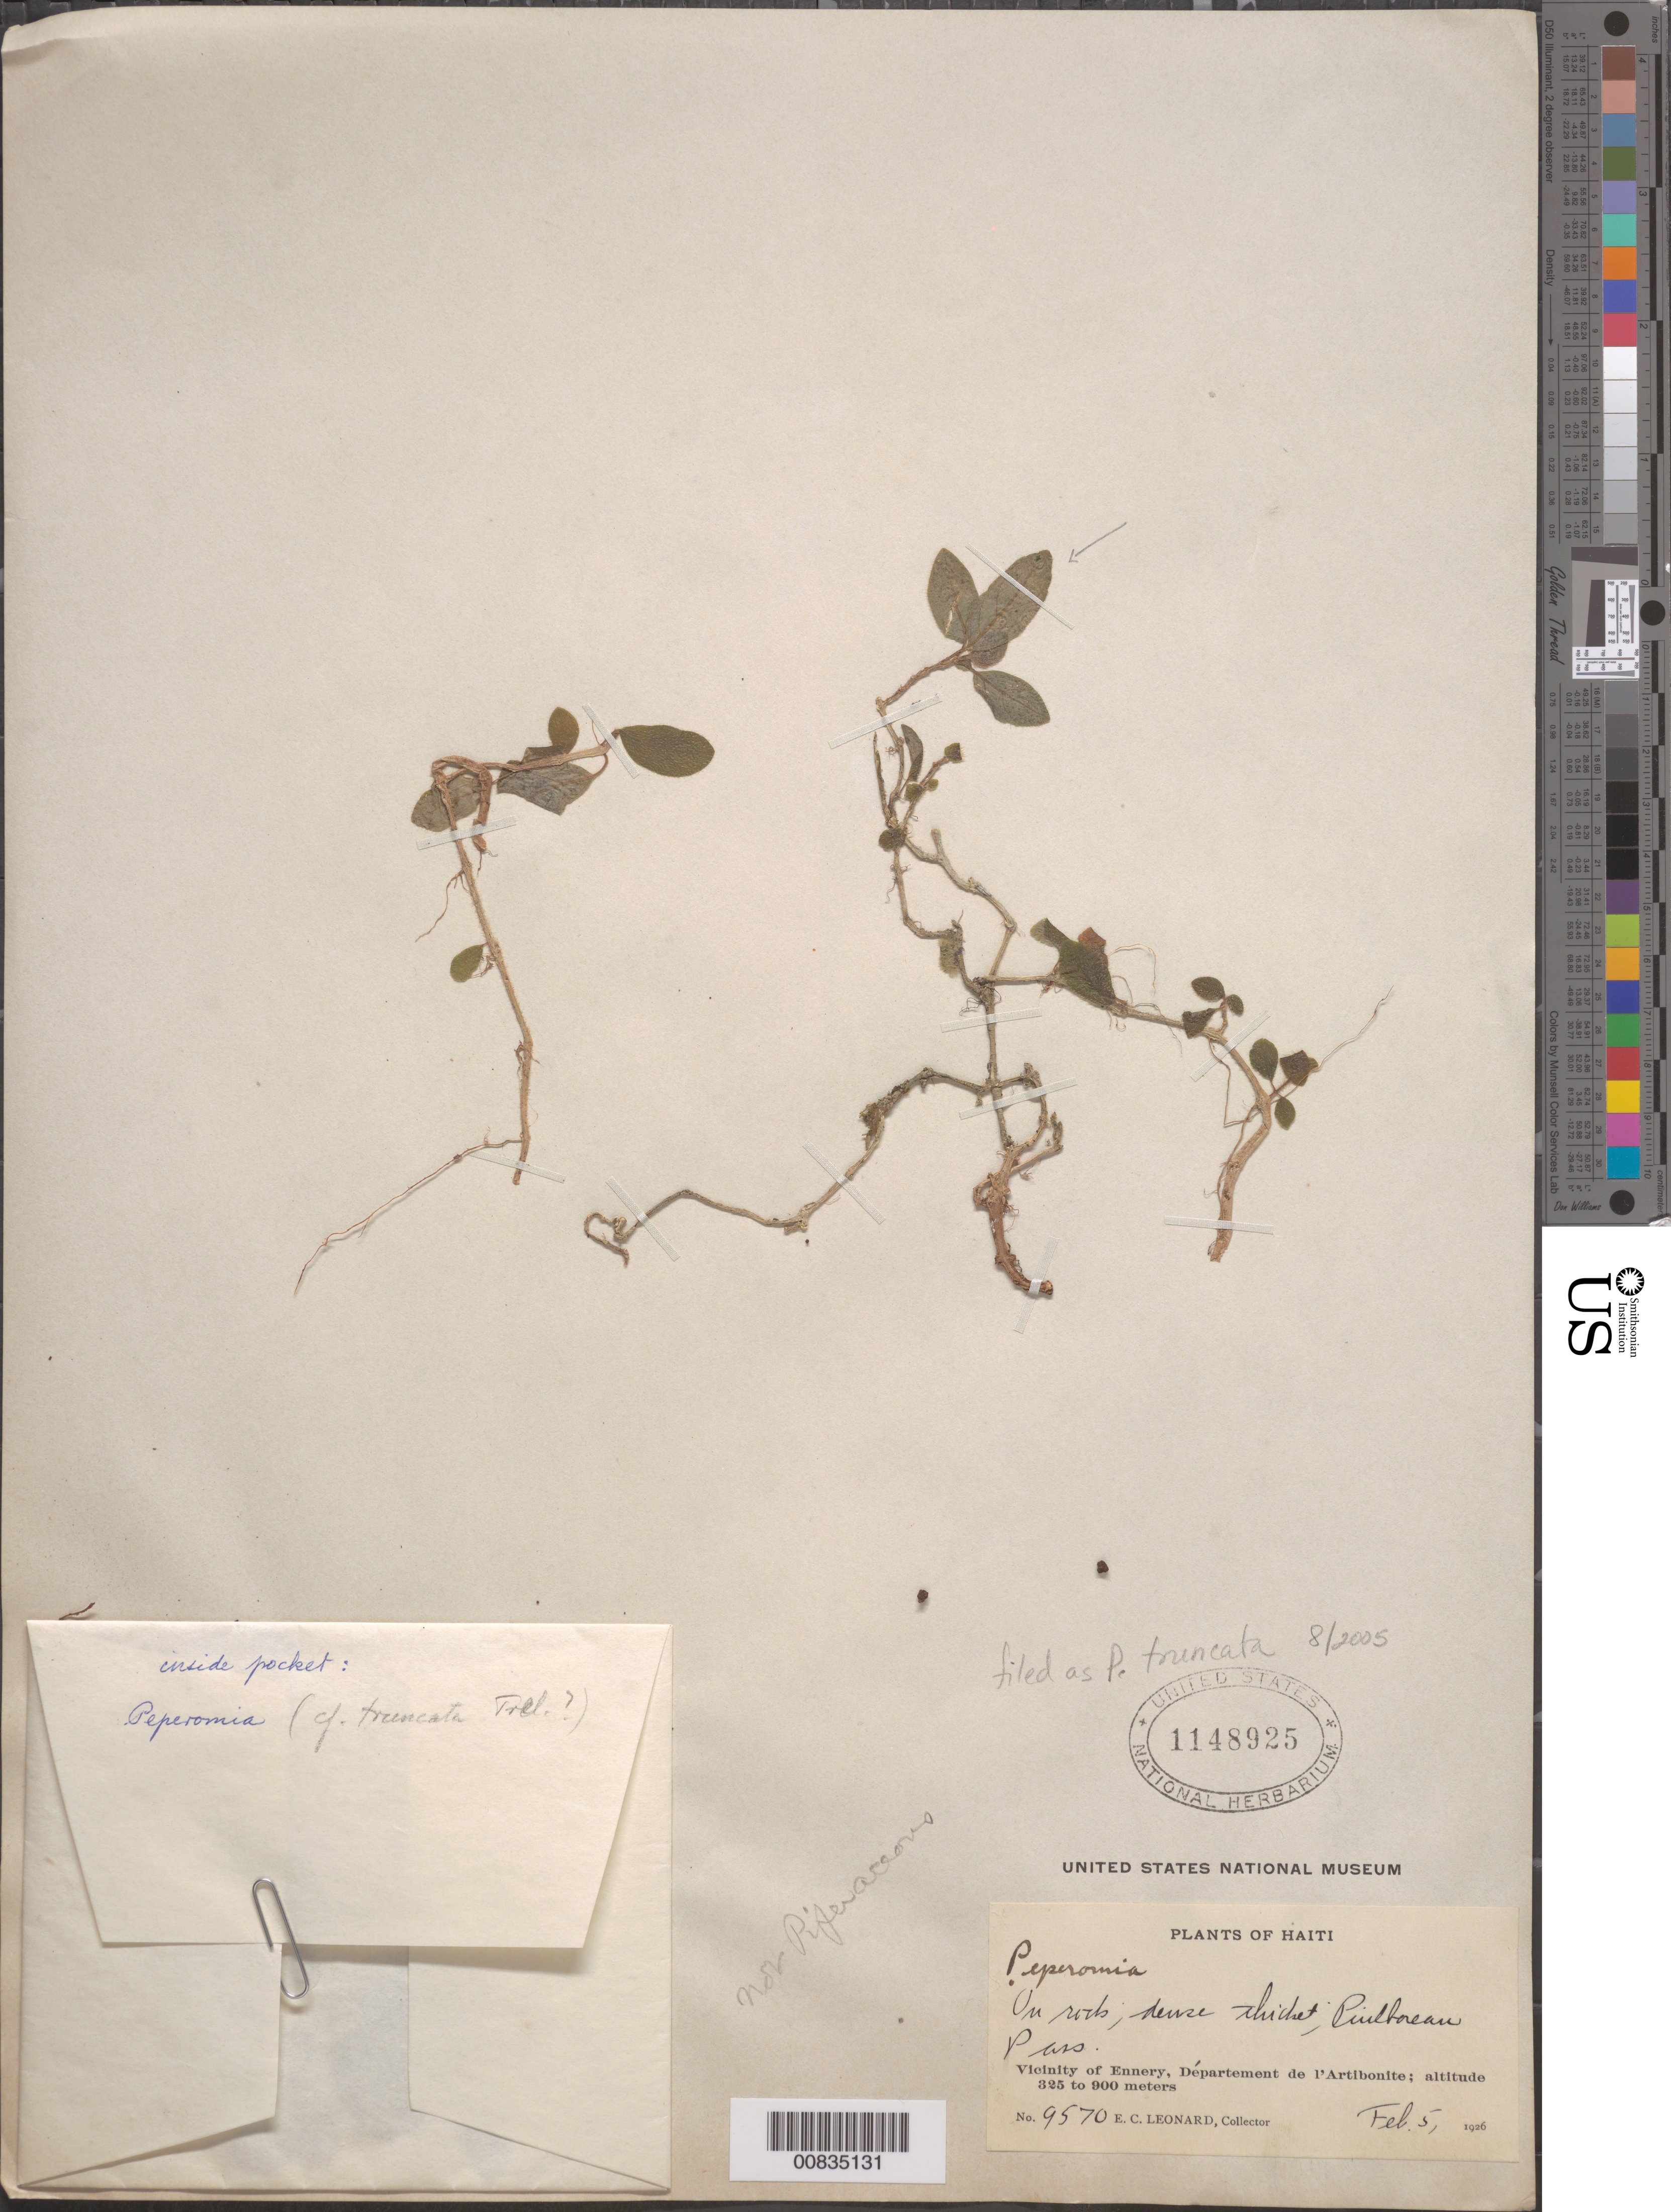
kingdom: Plantae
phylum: Tracheophyta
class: Magnoliopsida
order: Piperales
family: Piperaceae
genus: Peperomia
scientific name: Peperomia truncata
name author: Trel.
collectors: E. C. Leonard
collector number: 9570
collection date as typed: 05 Feb 1926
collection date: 1926-02-05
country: Haiti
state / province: Artibonite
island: Hispaniola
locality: Vicinity of Ennery, Puilboreau Pass.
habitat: On rocks; dense thicket.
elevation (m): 325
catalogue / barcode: US 1148925